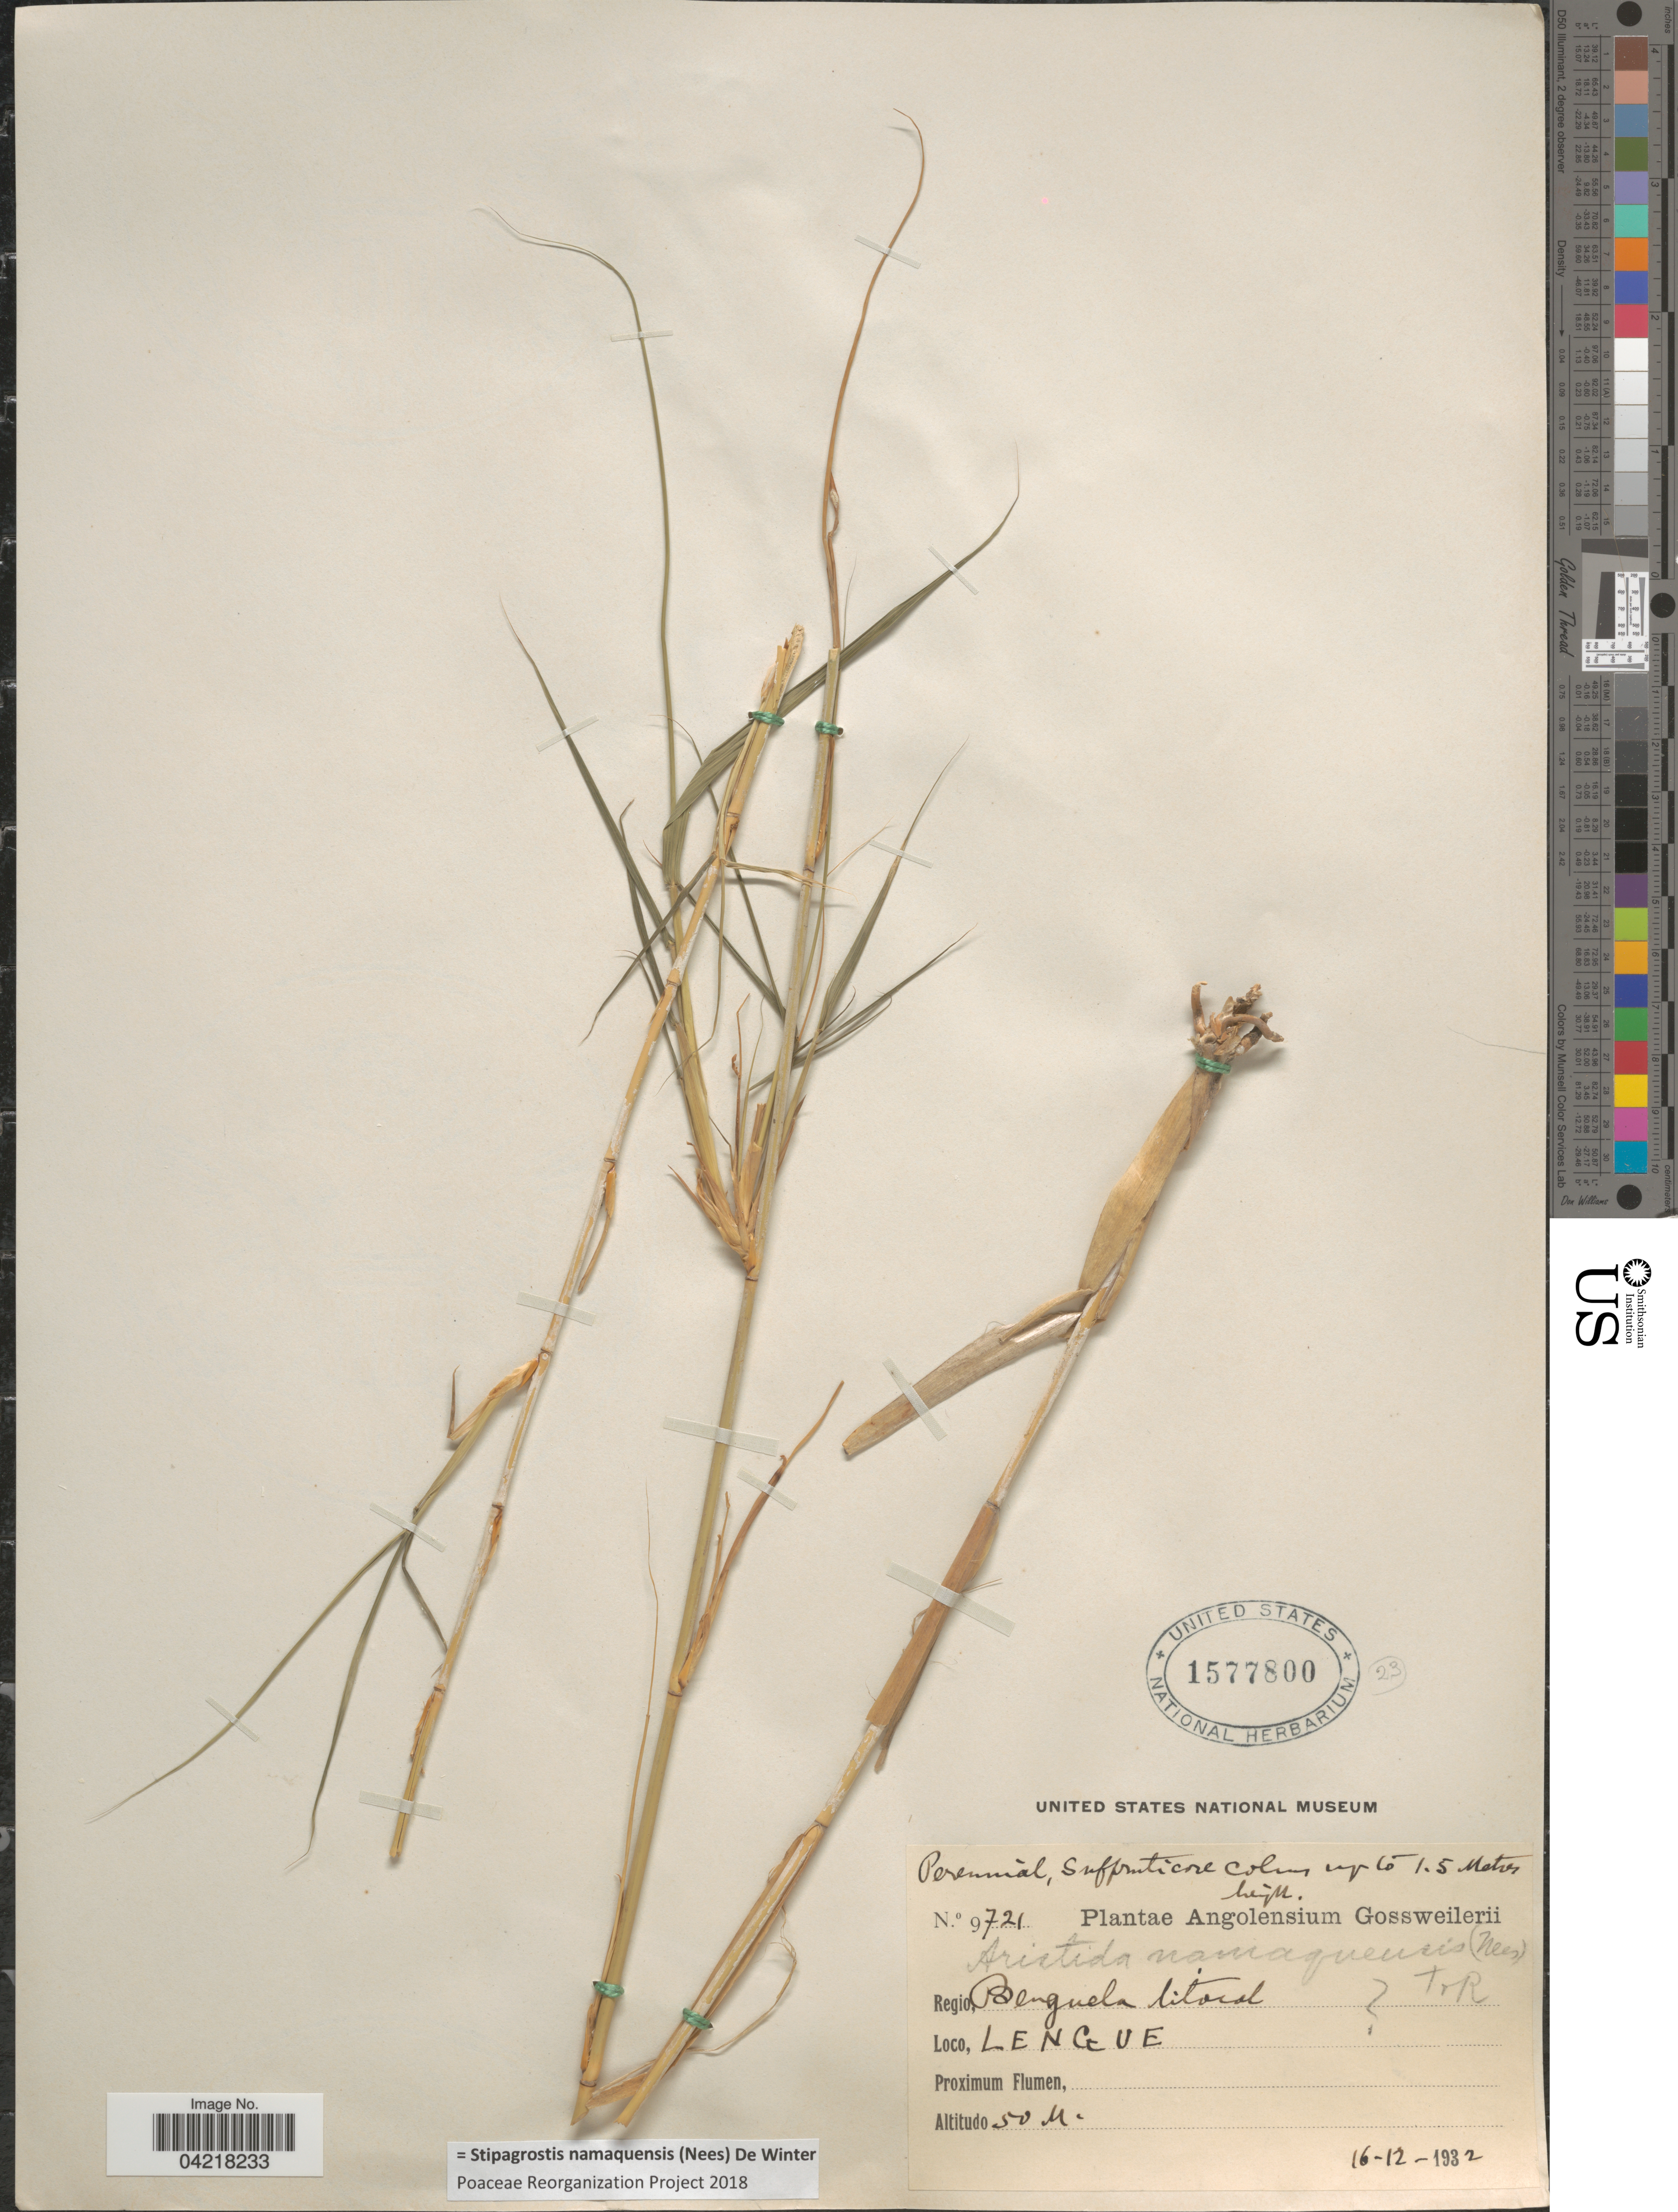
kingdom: Plantae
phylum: Tracheophyta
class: Liliopsida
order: Poales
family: Poaceae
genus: Stipagrostis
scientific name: Stipagrostis namaquensis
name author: (Nees) De Winter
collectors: Gossweiler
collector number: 9721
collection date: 1932-12-16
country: Angola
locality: Angolensium. Regio, Benguela litoral. Lengue.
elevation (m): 50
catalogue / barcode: US 1577800